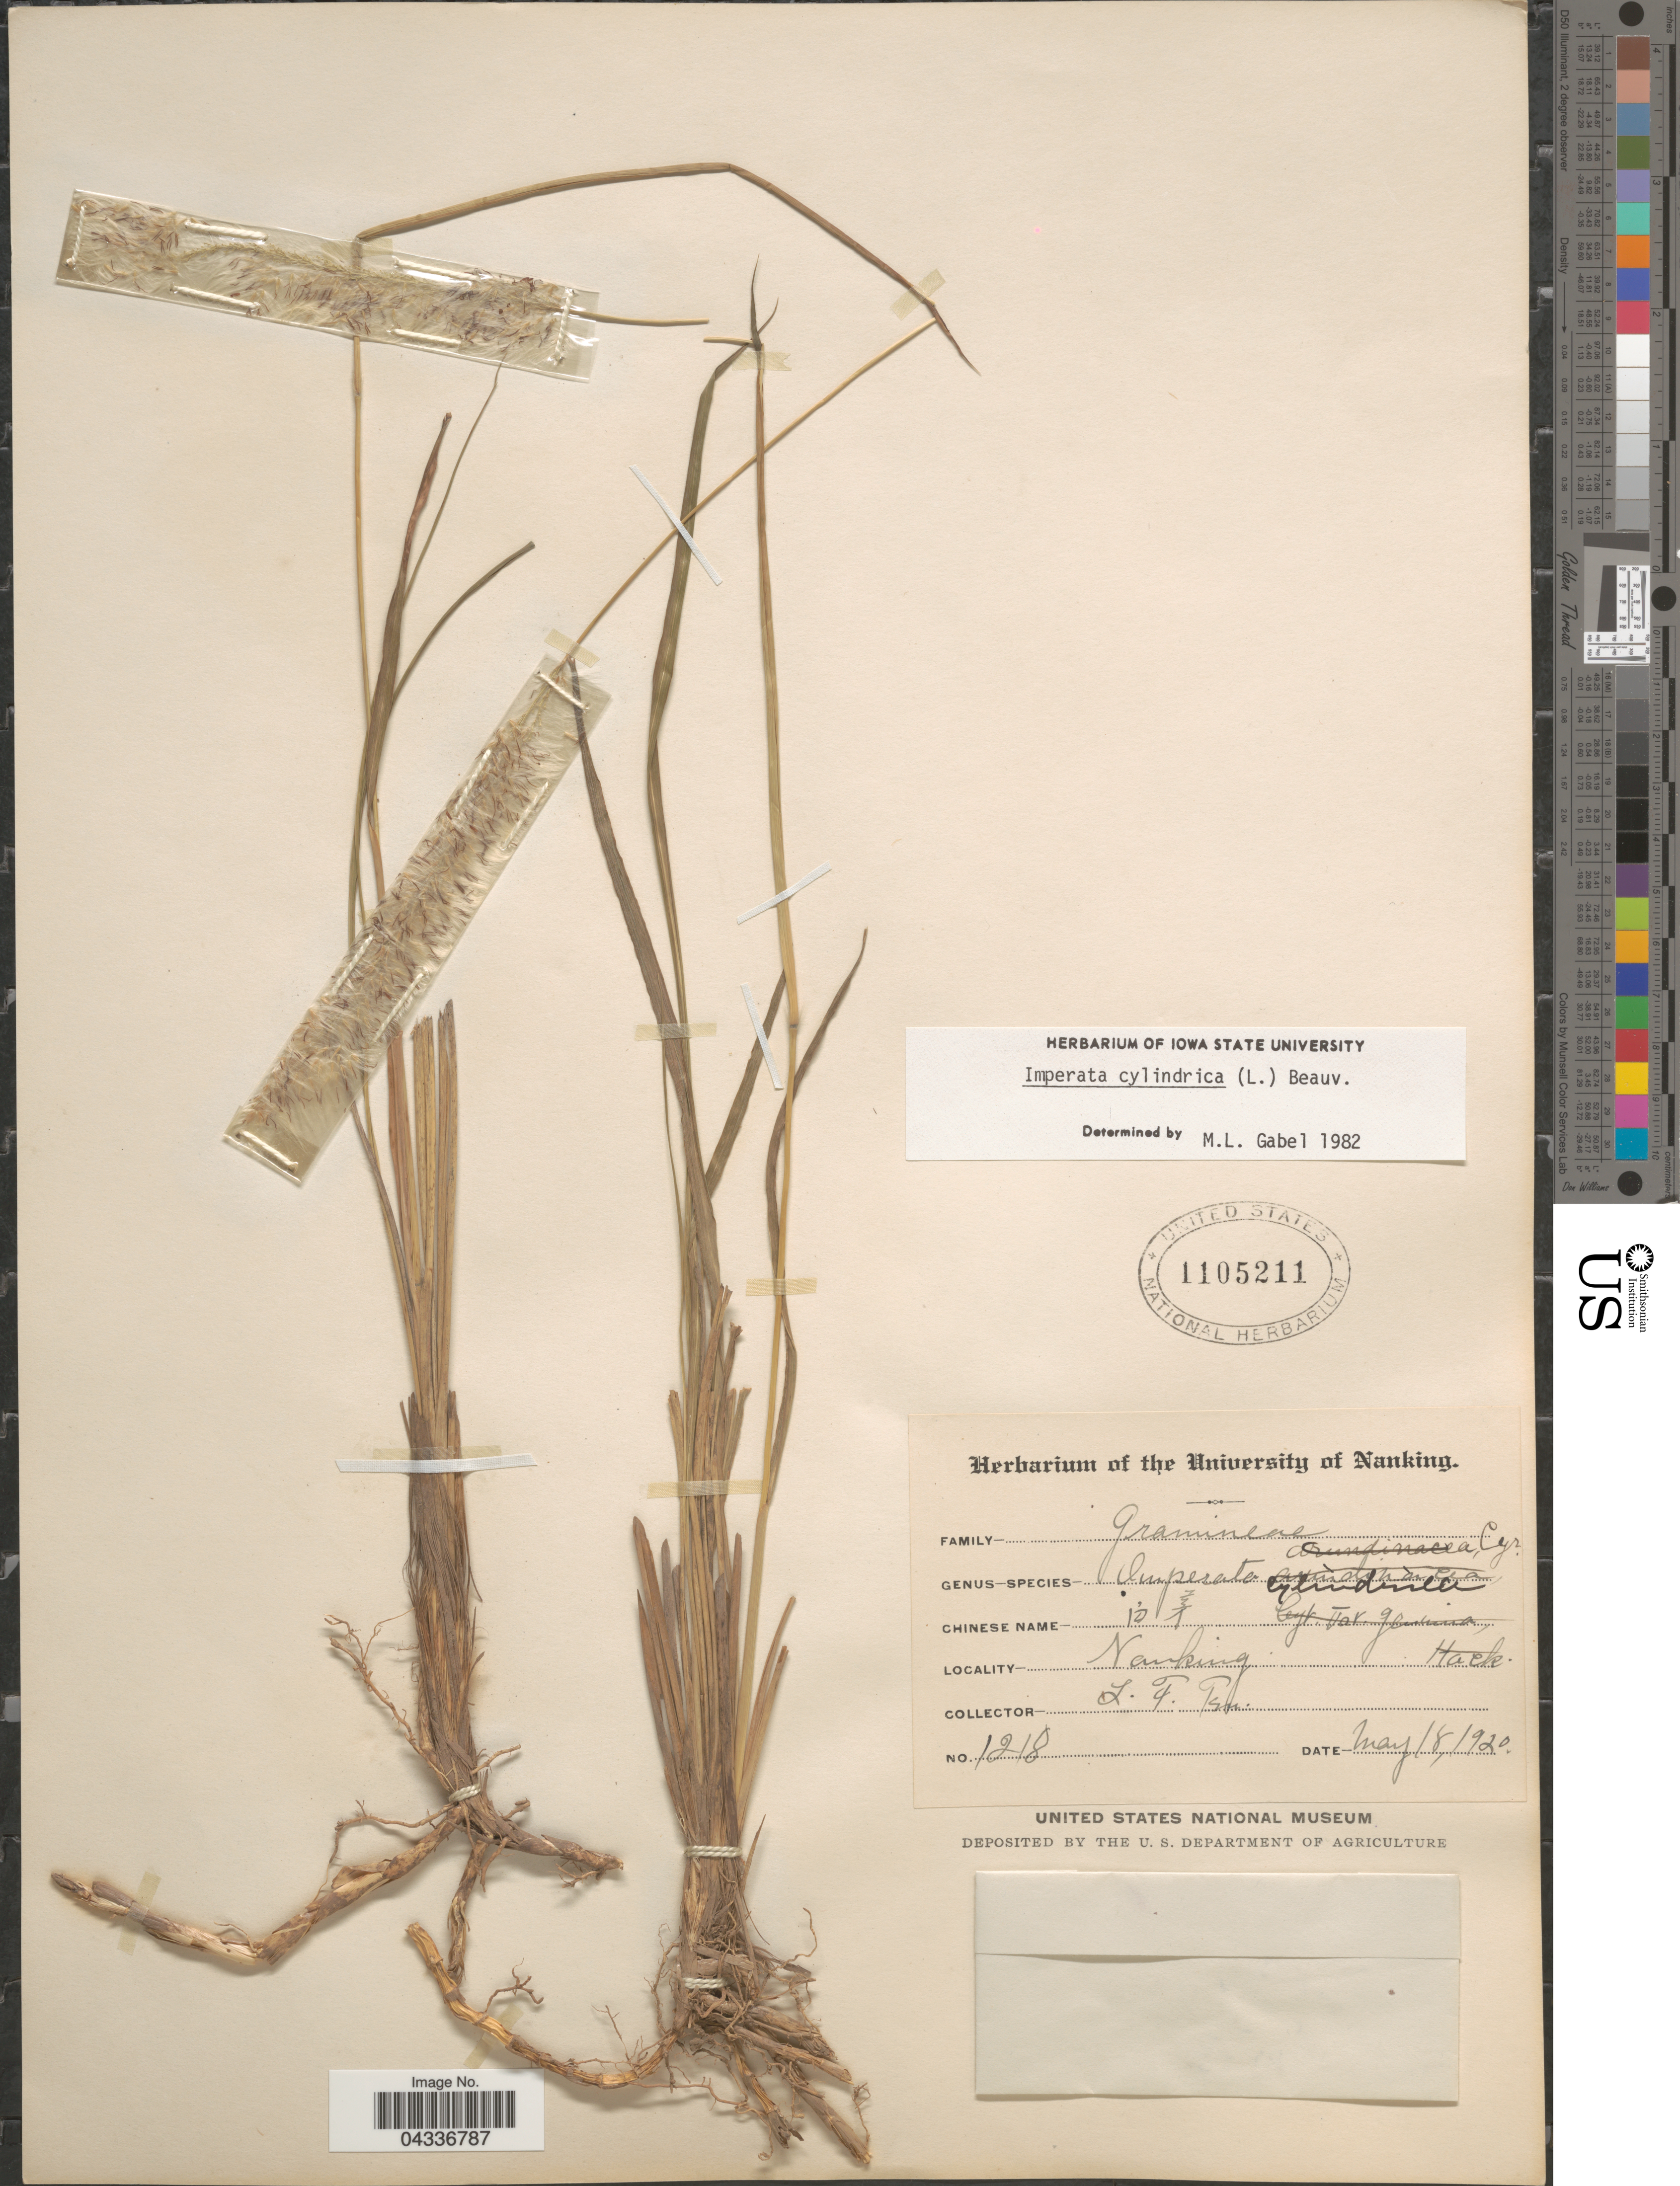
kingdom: Plantae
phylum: Tracheophyta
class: Liliopsida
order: Poales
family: Poaceae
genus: Imperata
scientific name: Imperata cylindrica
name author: (L.) P. Beauv.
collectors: L. Tsu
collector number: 1218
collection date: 1920-05-18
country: China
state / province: Jiangsu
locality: Nanking.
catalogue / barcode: US 1105211